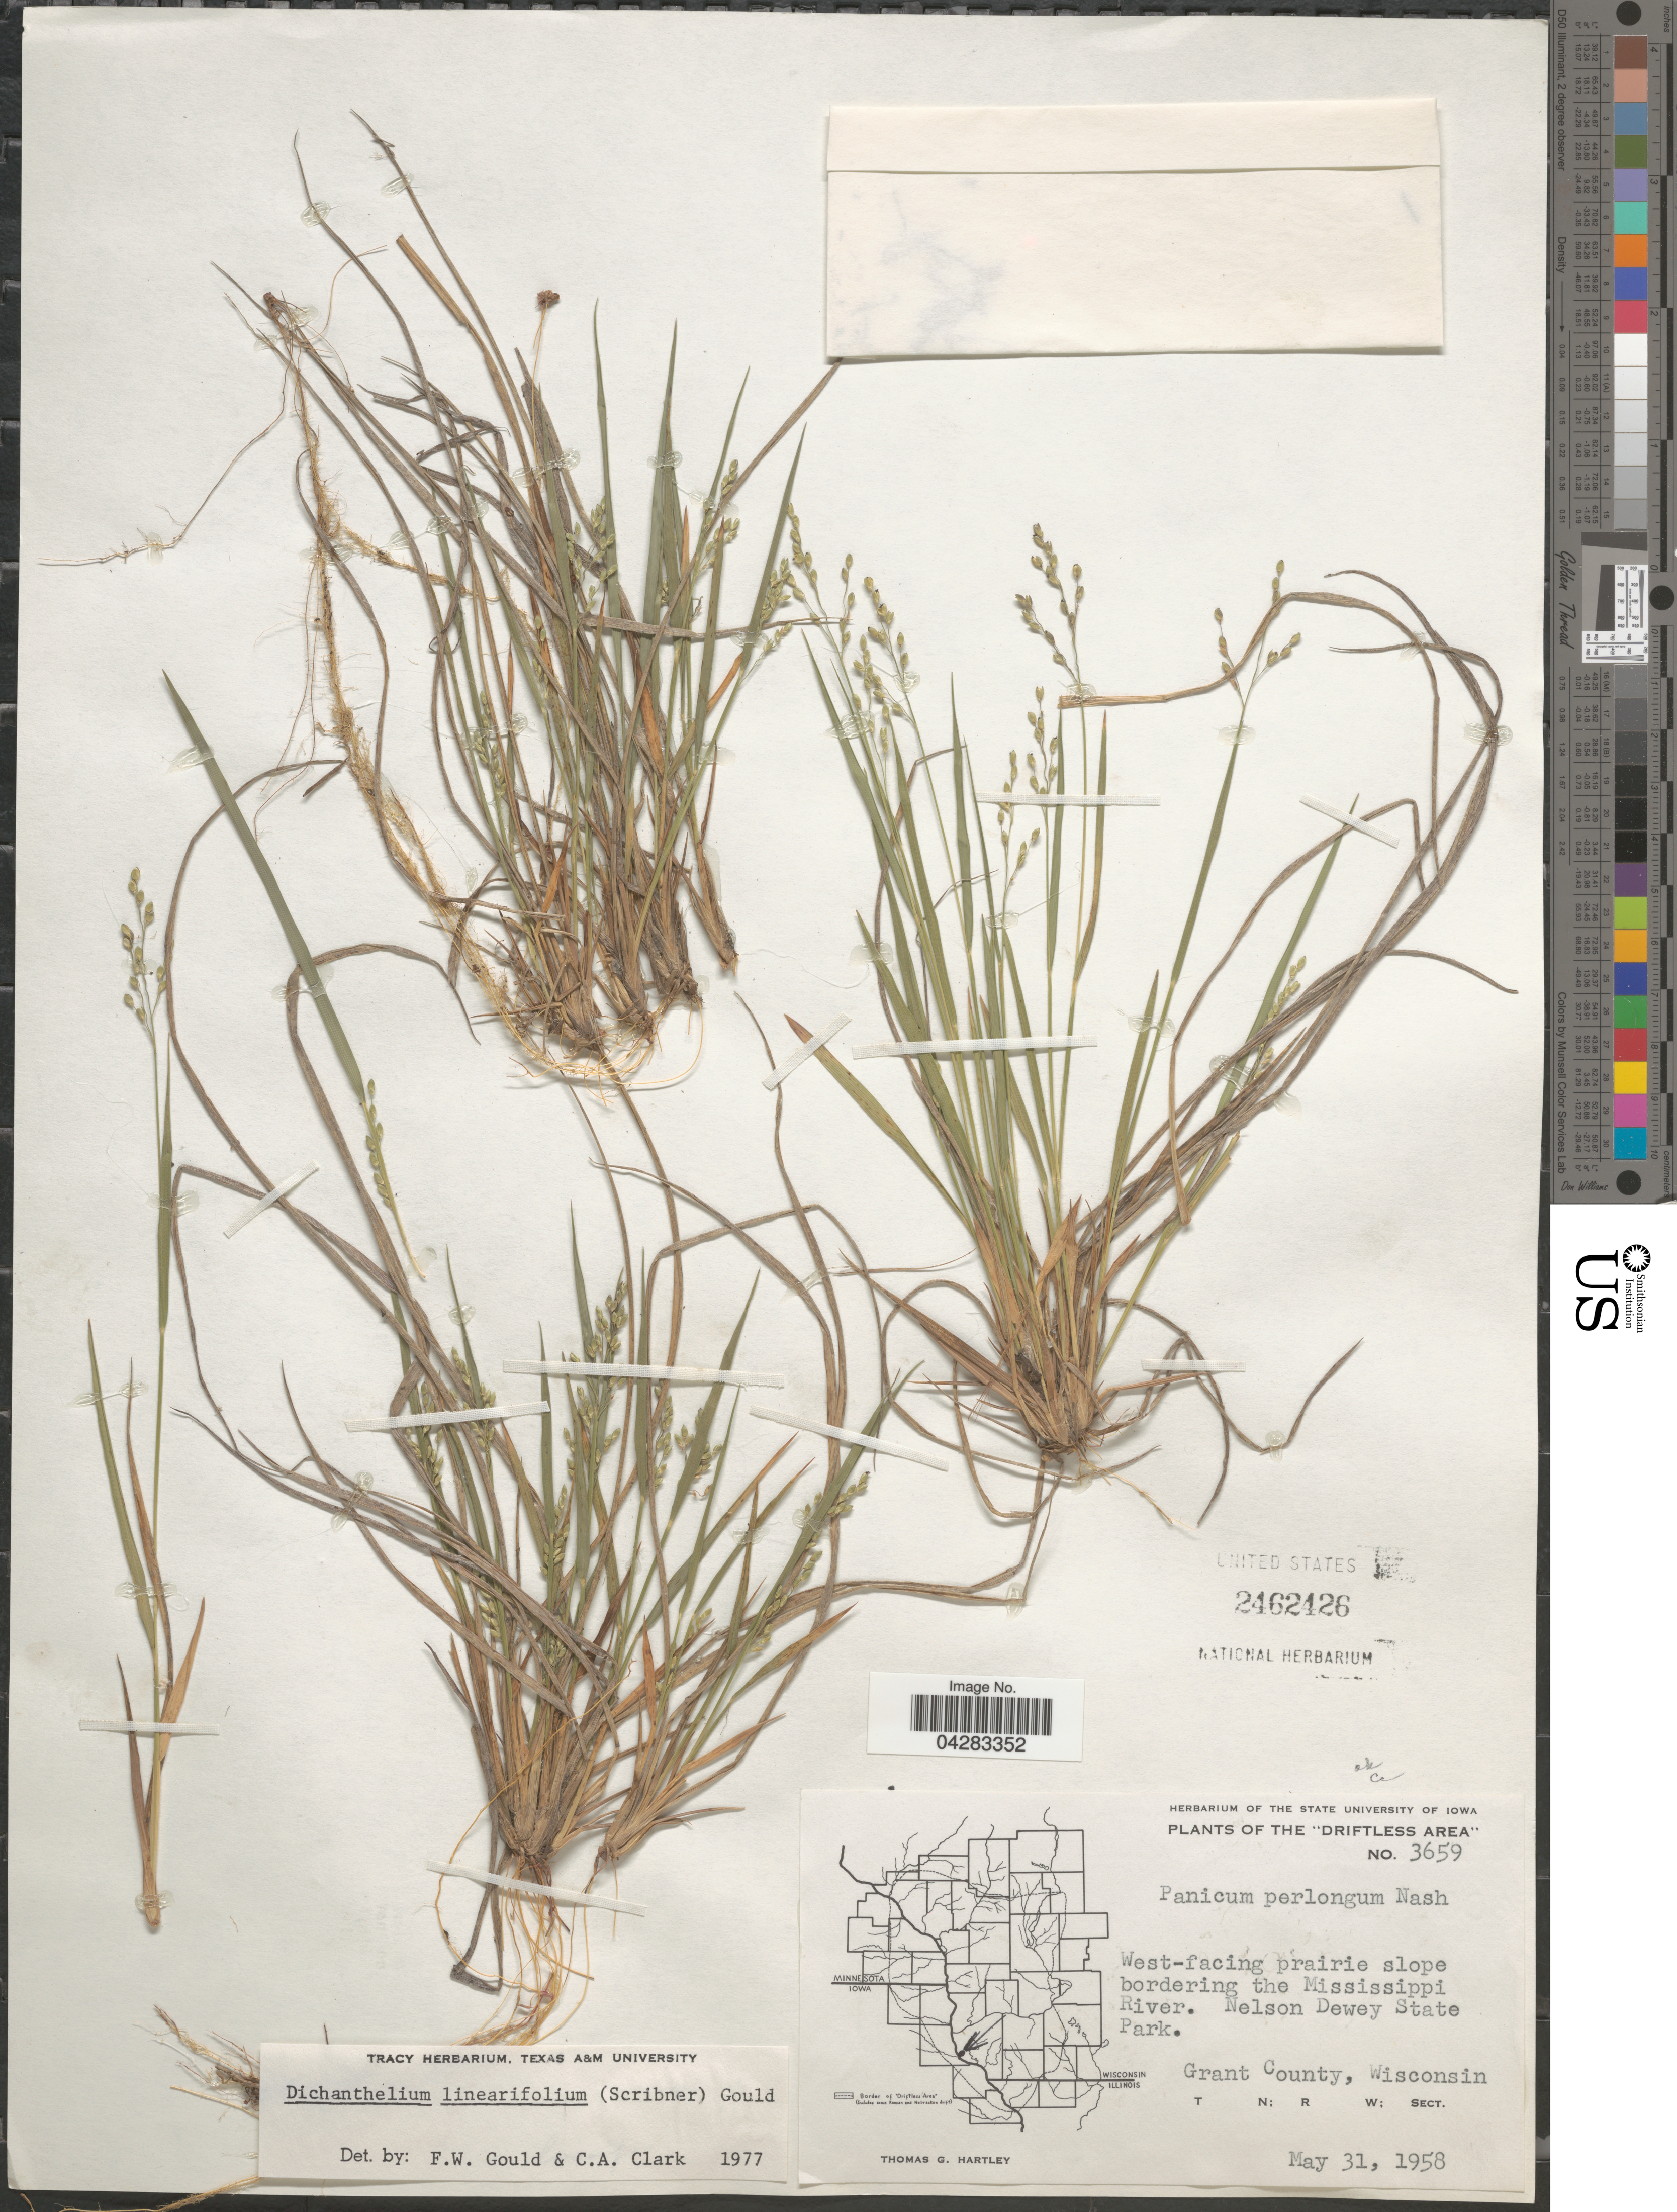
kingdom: Plantae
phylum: Tracheophyta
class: Liliopsida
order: Poales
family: Poaceae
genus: Dichanthelium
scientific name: Dichanthelium linearifolium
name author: (Scribn.) Gould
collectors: T. G. Hartley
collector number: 3659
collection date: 1957-05-31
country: United States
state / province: Wisconsin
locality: The "Driftless Area". West-facing prairie slope bordering the Mississippi River. Nelson Dewey State Park. Grant County.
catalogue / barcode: US 2462426